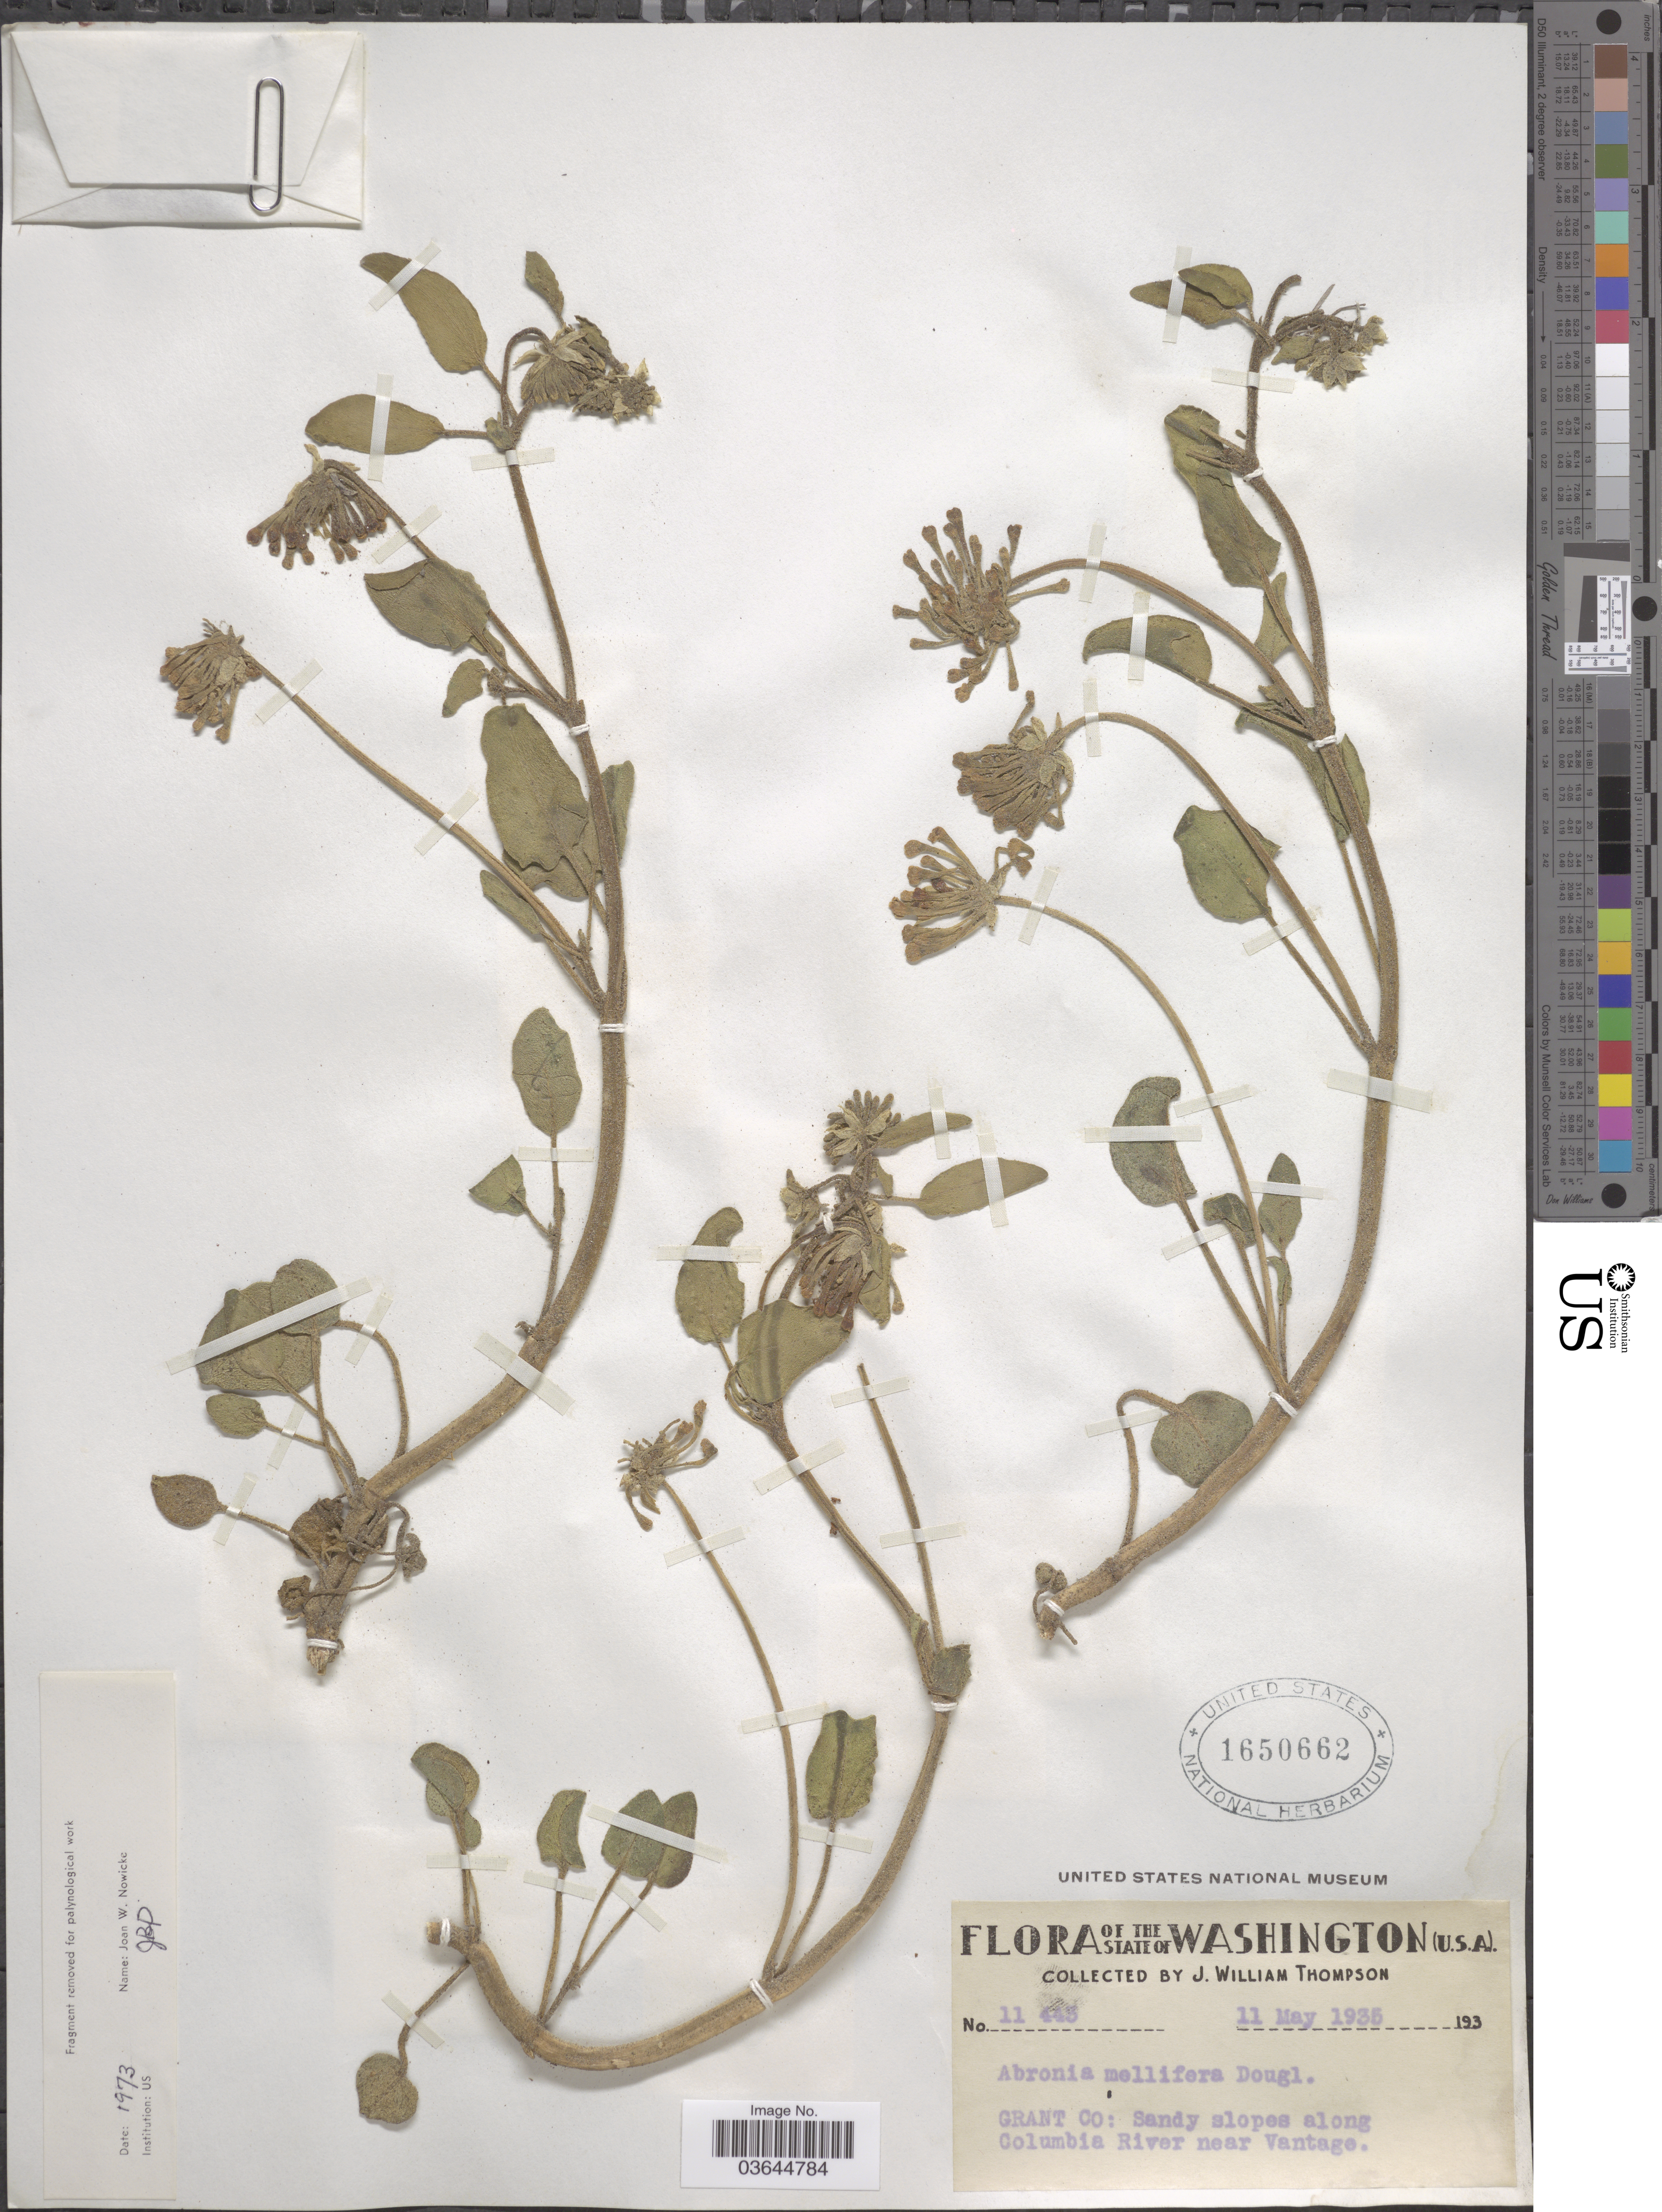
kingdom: Plantae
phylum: Tracheophyta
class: Magnoliopsida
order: Caryophyllales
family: Nyctaginaceae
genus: Abronia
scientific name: Abronia mellifera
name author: Douglas ex Hook.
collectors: J. W. Thompson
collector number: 11443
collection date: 1935-05-11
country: United States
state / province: Washington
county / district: Grant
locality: Grant Co: Sandy slopes along Columbia River near Vantage.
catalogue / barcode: US 1650662